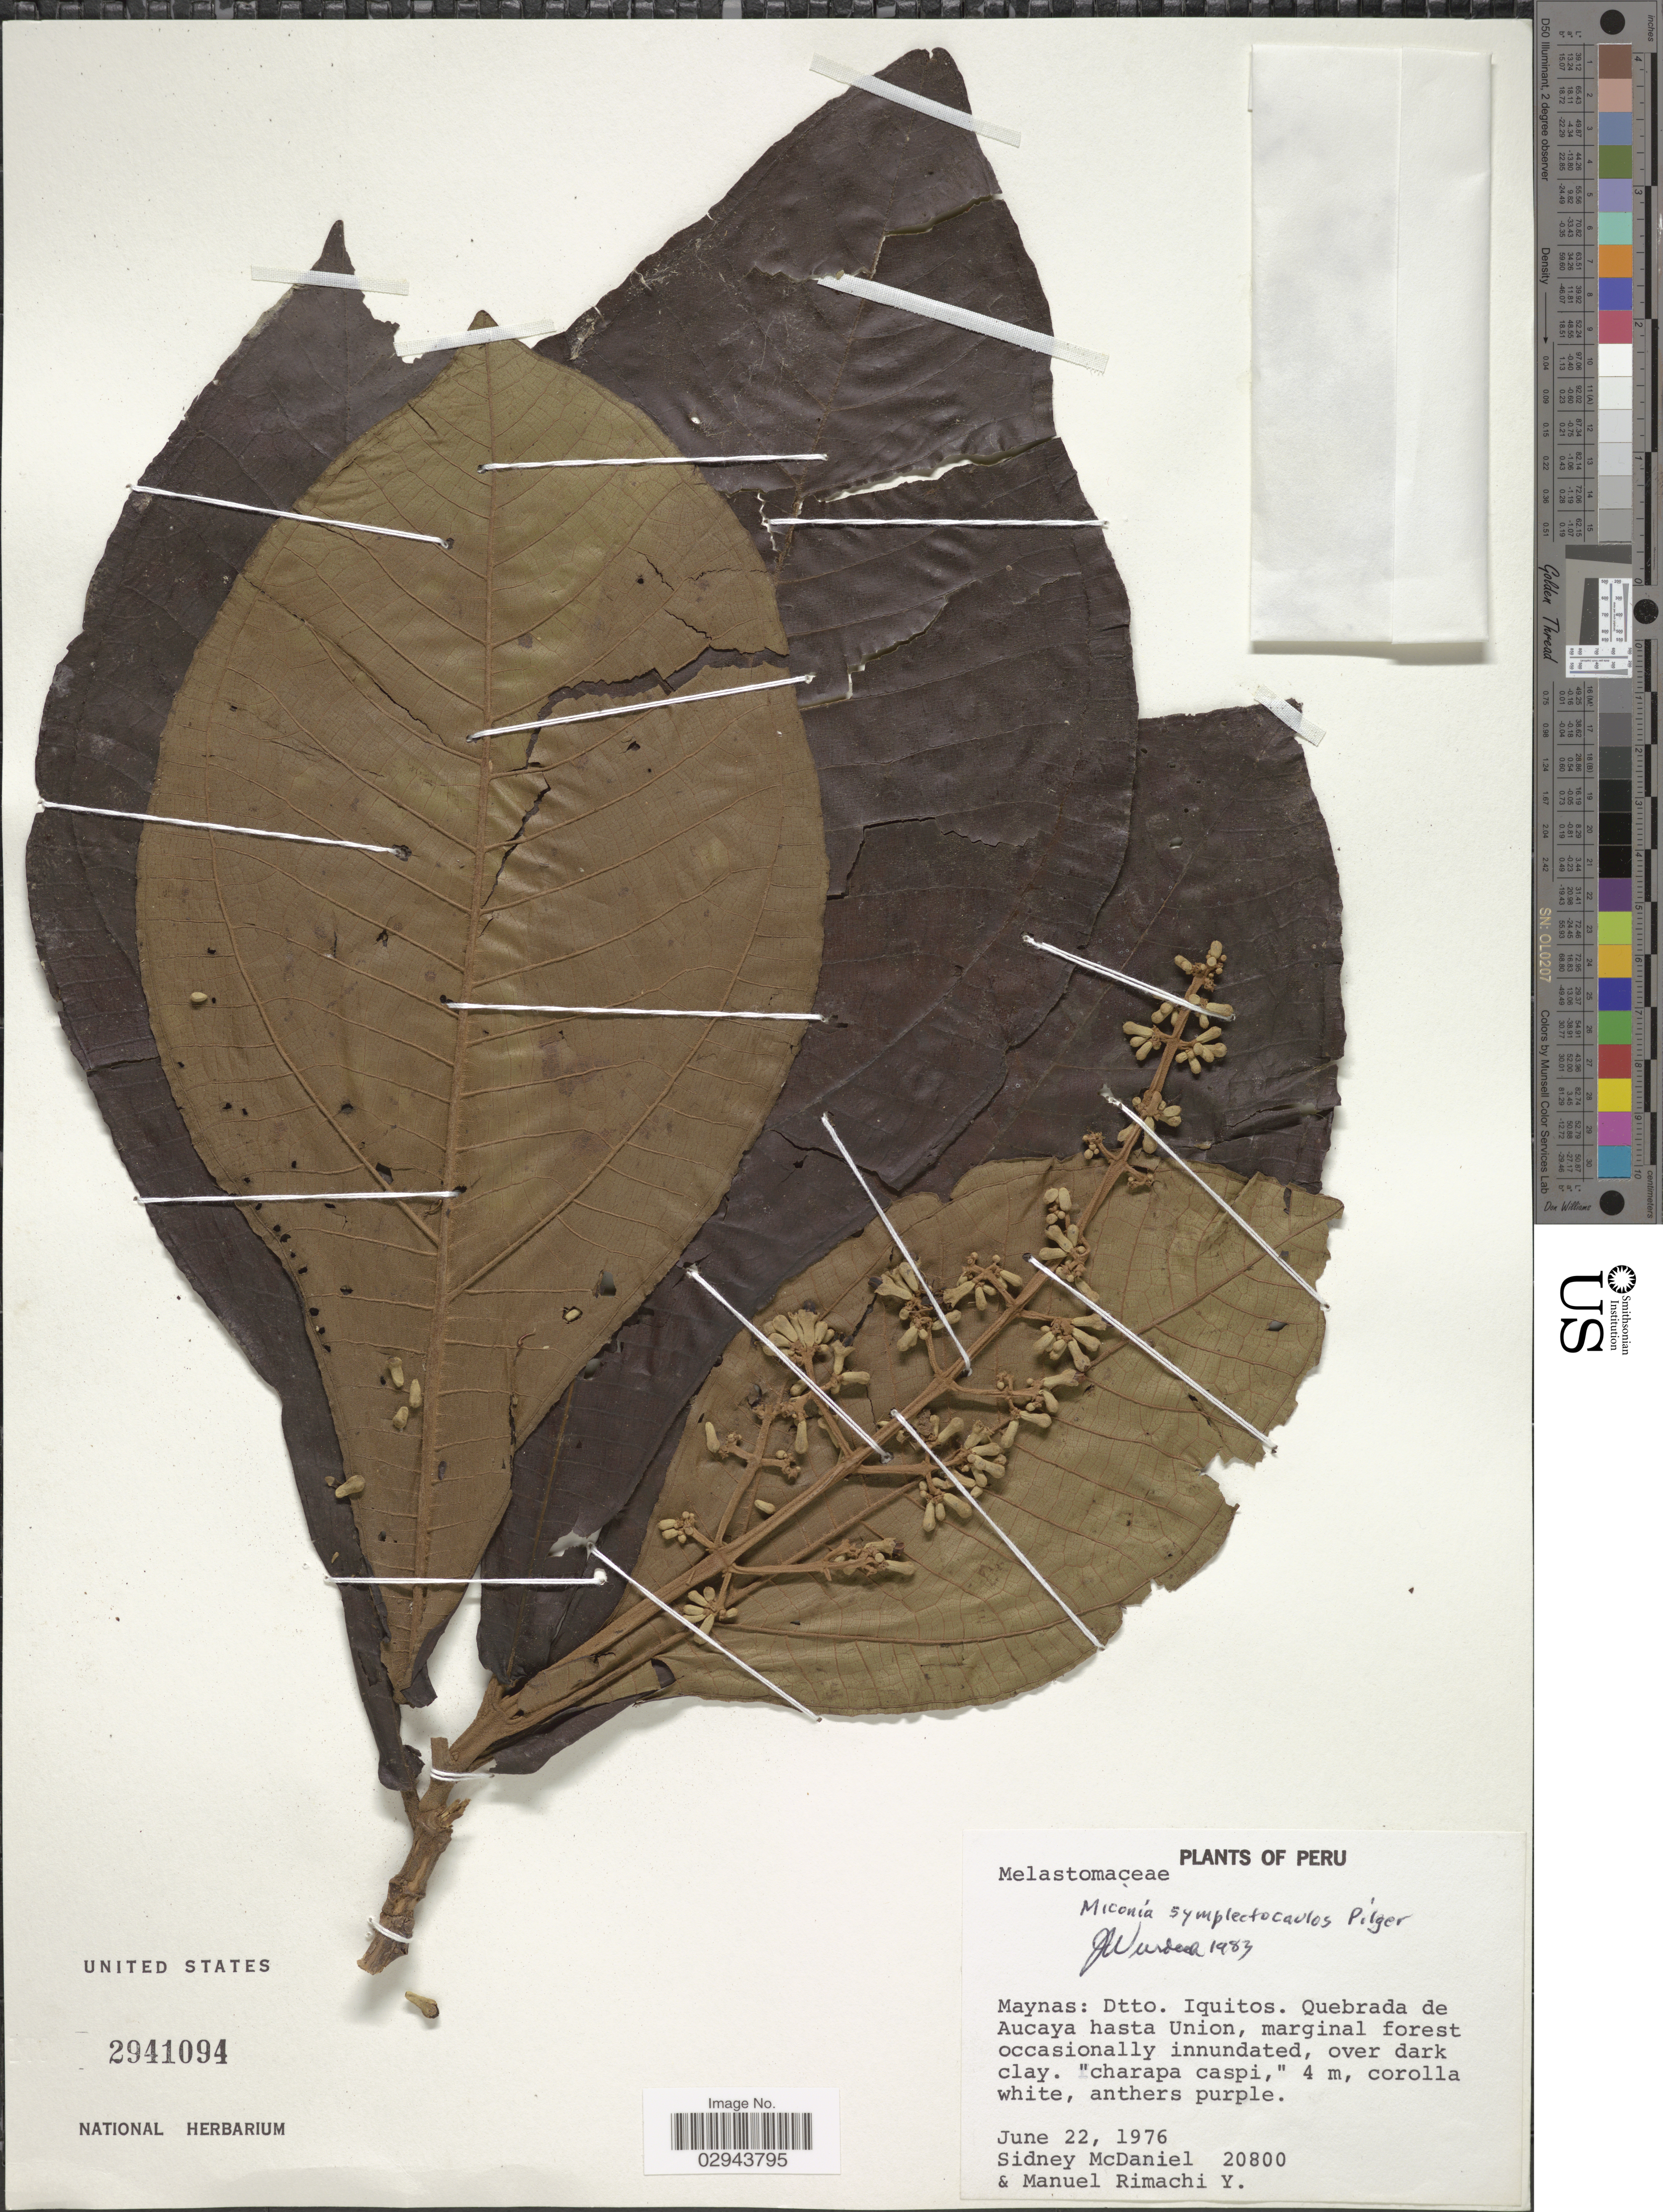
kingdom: Plantae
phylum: Tracheophyta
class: Magnoliopsida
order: Myrtales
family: Melastomataceae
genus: Miconia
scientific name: Miconia symplectocaulos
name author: Pilg.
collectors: S. McDaniel & M. Rimachi Y.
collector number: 20800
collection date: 1976-06-22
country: Peru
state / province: Loreto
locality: Maynas: Dtto. Iquitos. Quebrada de Aucaya hasta Union.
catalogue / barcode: US 2941094